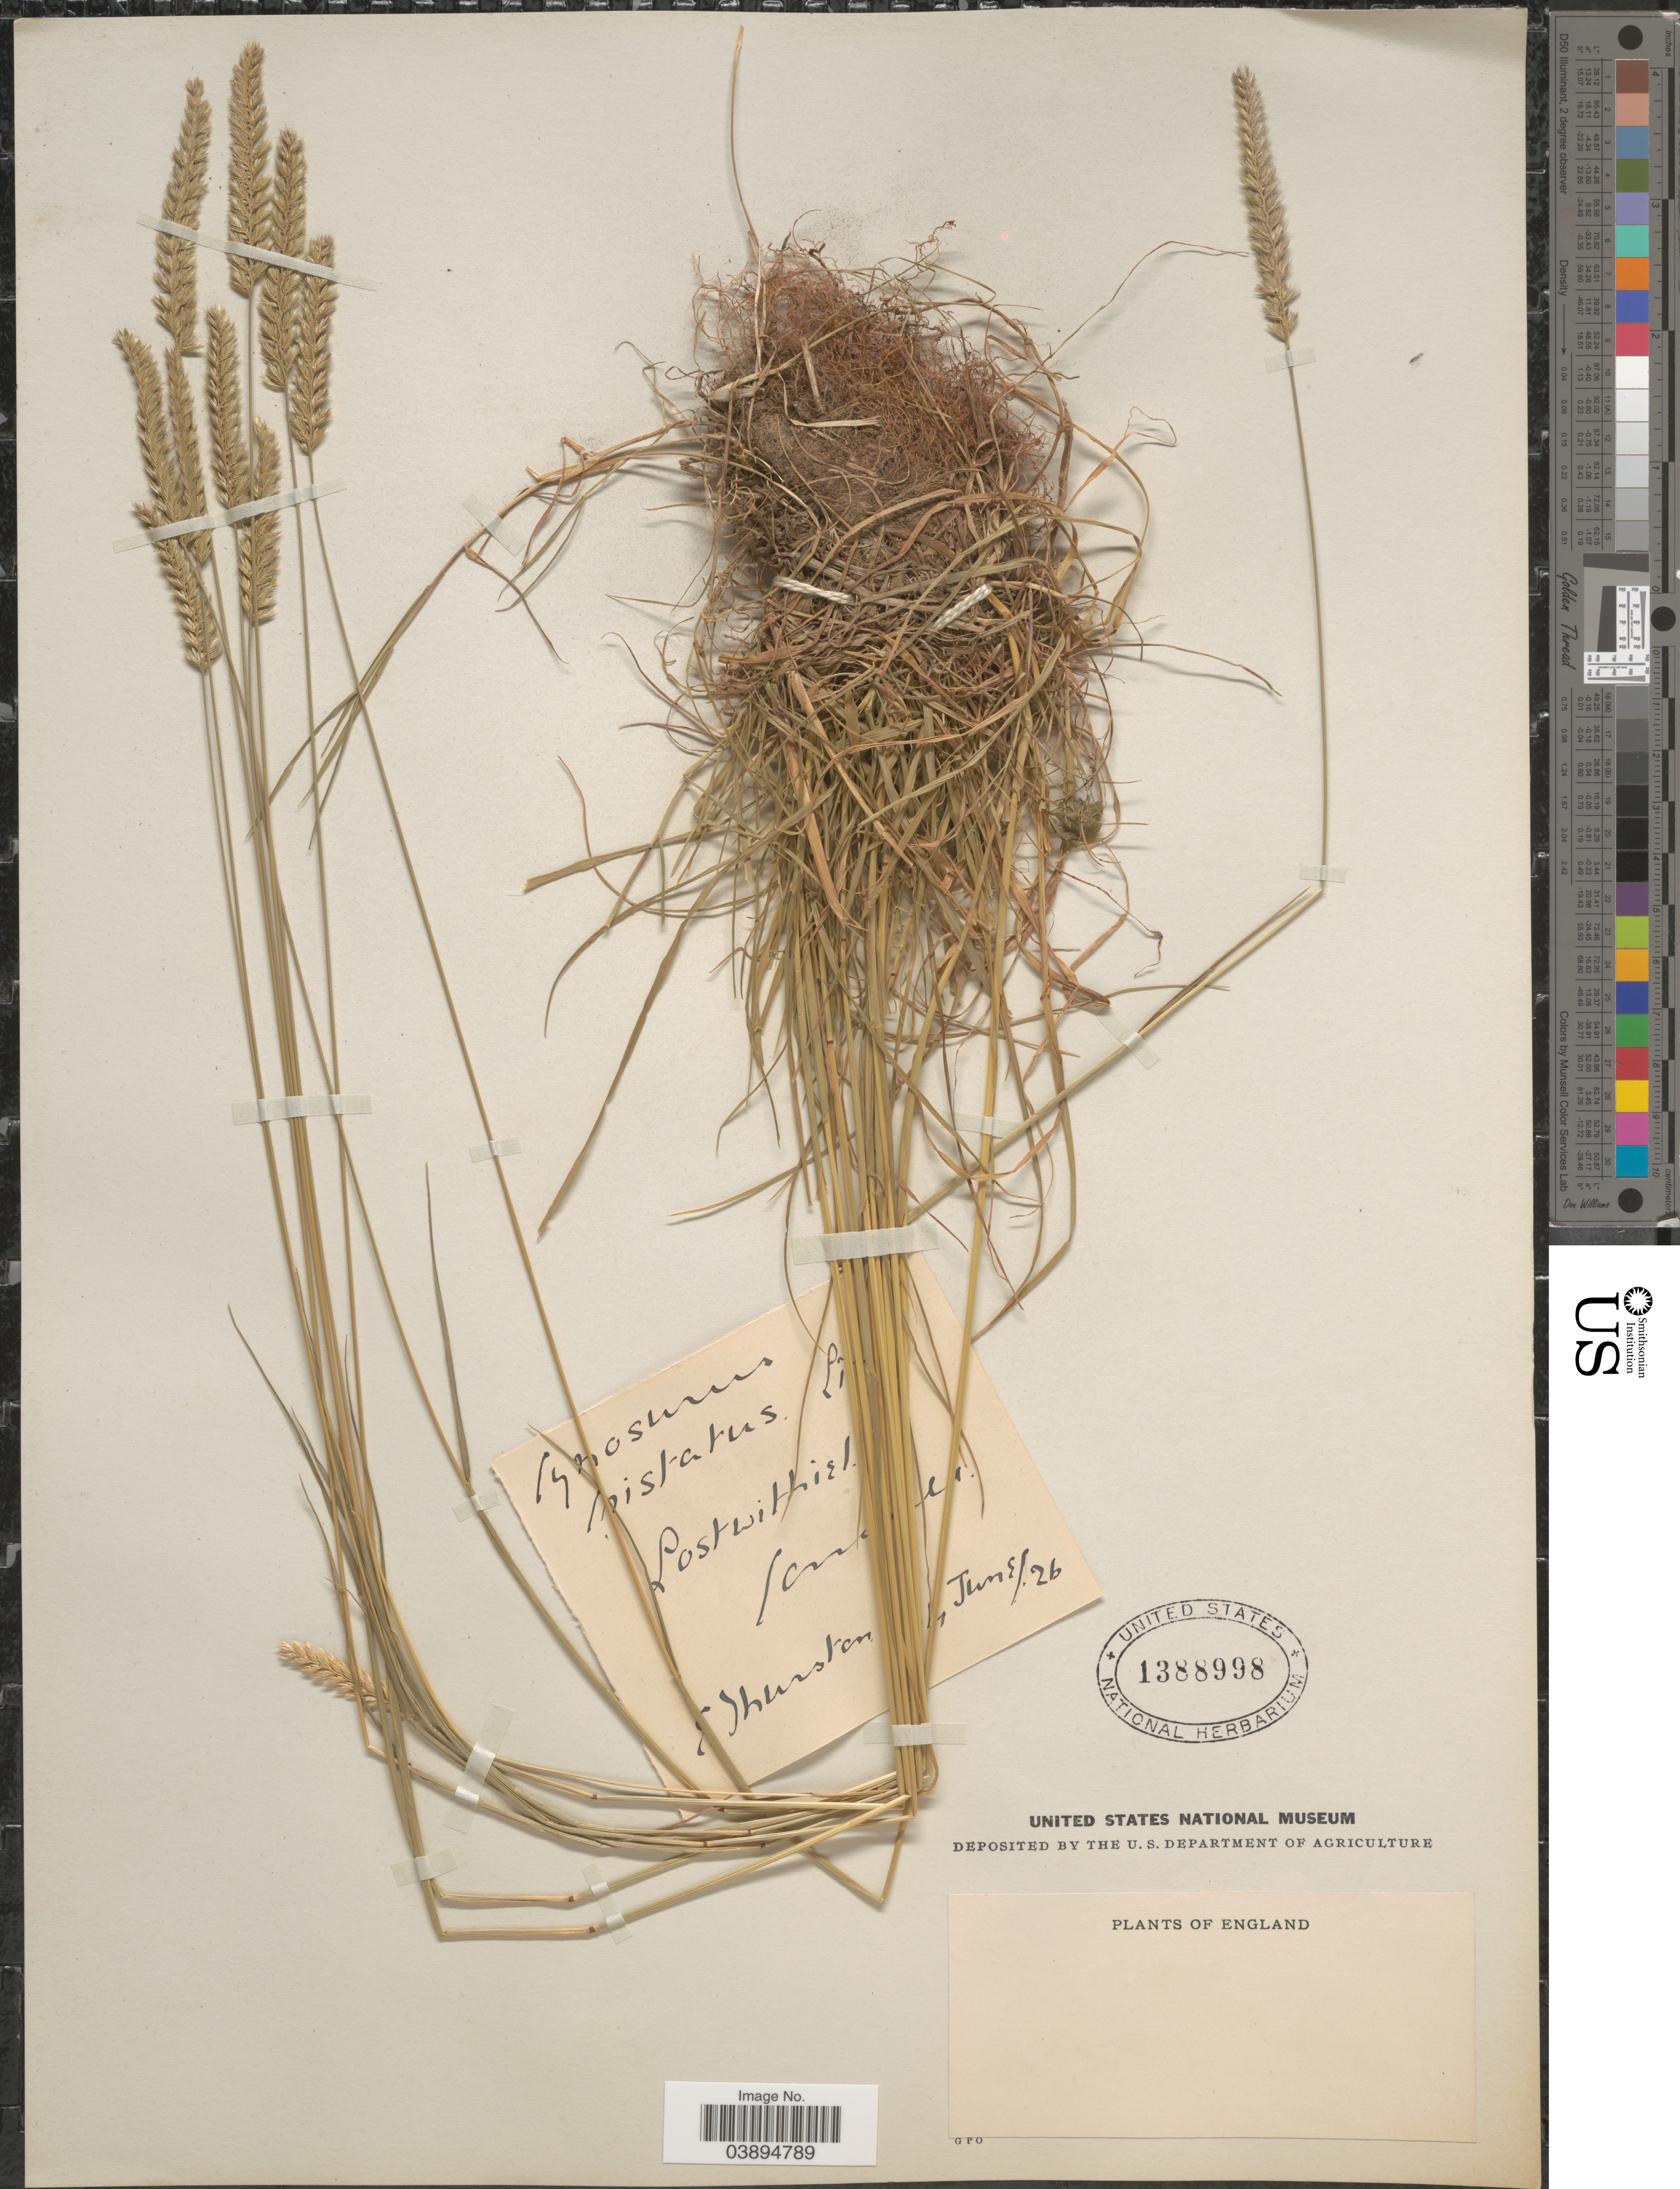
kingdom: Plantae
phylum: Tracheophyta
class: Liliopsida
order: Poales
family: Poaceae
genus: Cynosurus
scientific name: Cynosurus cristatus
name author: L.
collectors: E. Thurston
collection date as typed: Transcribed d/m/y: 9/6/26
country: United Kingdom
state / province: England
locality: Lostwithiel. (cn [illegible text])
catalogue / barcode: US 1388998